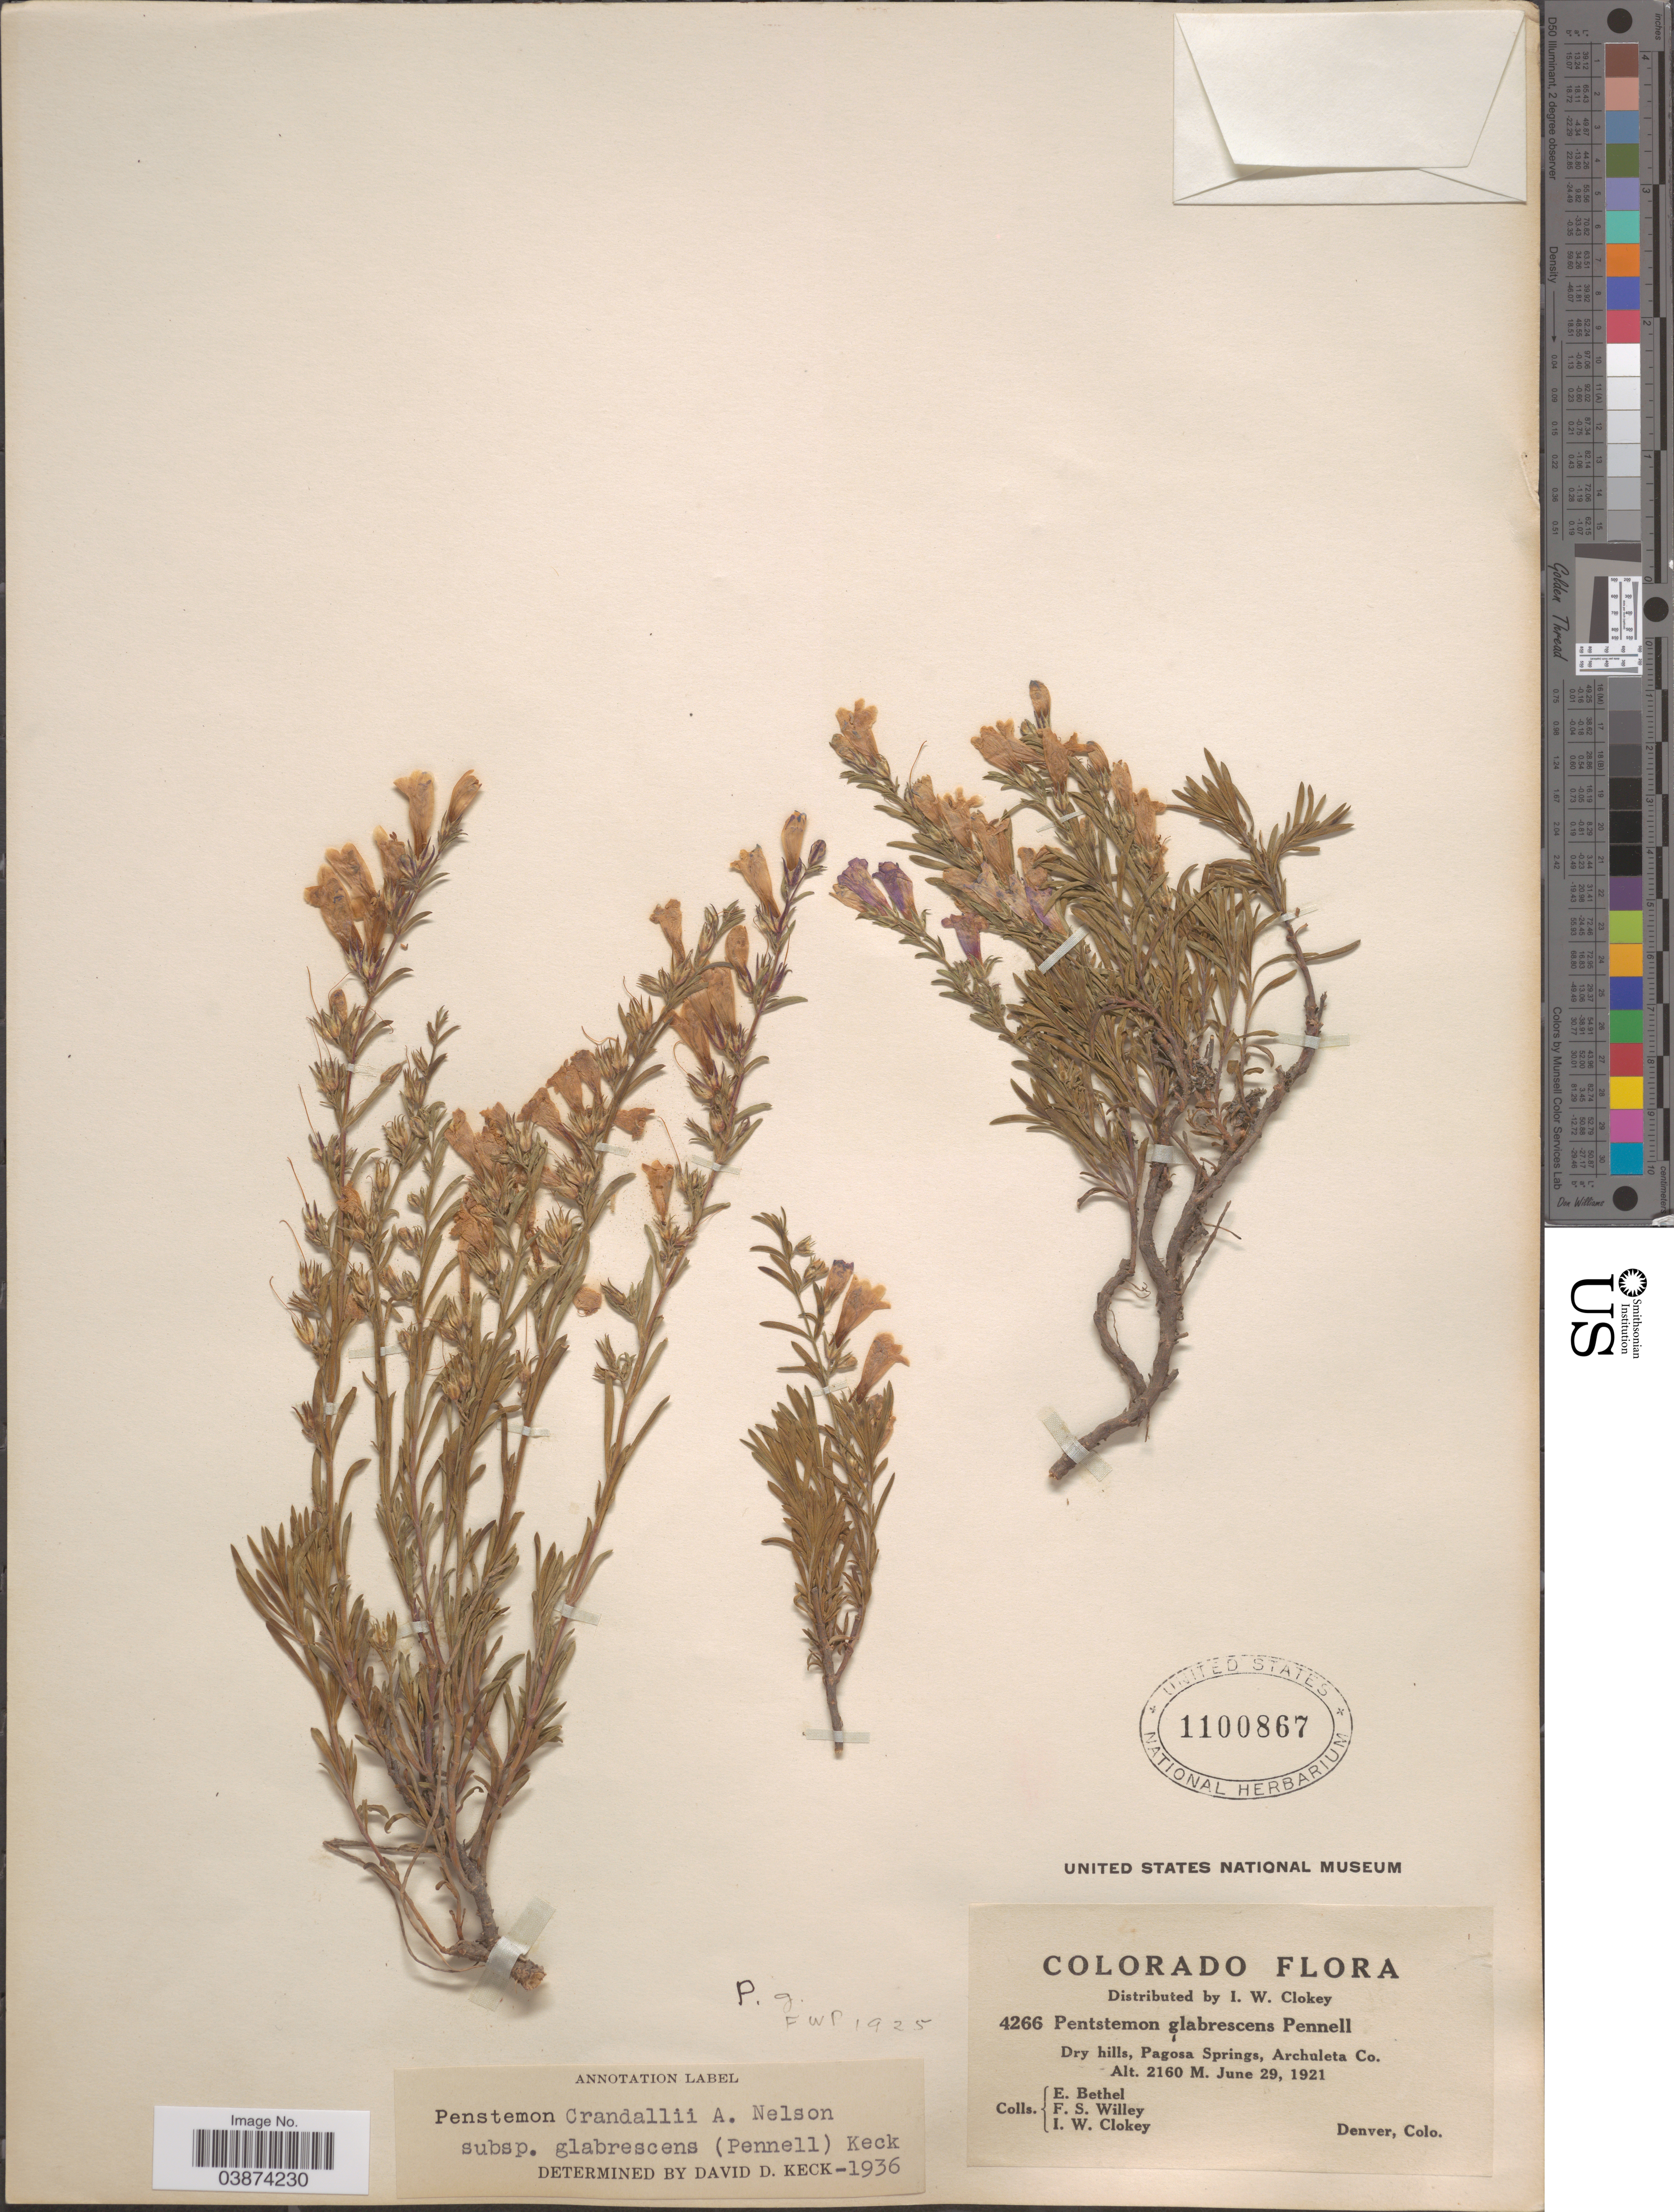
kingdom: Plantae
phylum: Tracheophyta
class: Magnoliopsida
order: Lamiales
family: Plantaginaceae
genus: Penstemon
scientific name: Penstemon crandallii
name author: A. Nelson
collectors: E. Bethel, F. Willey & I. W. Clokey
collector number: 4266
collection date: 1921-06-29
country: United States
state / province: Colorado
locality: Dry hills, Pagosa Springs, Archuleta Co.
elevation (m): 2160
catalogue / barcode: US 1100867